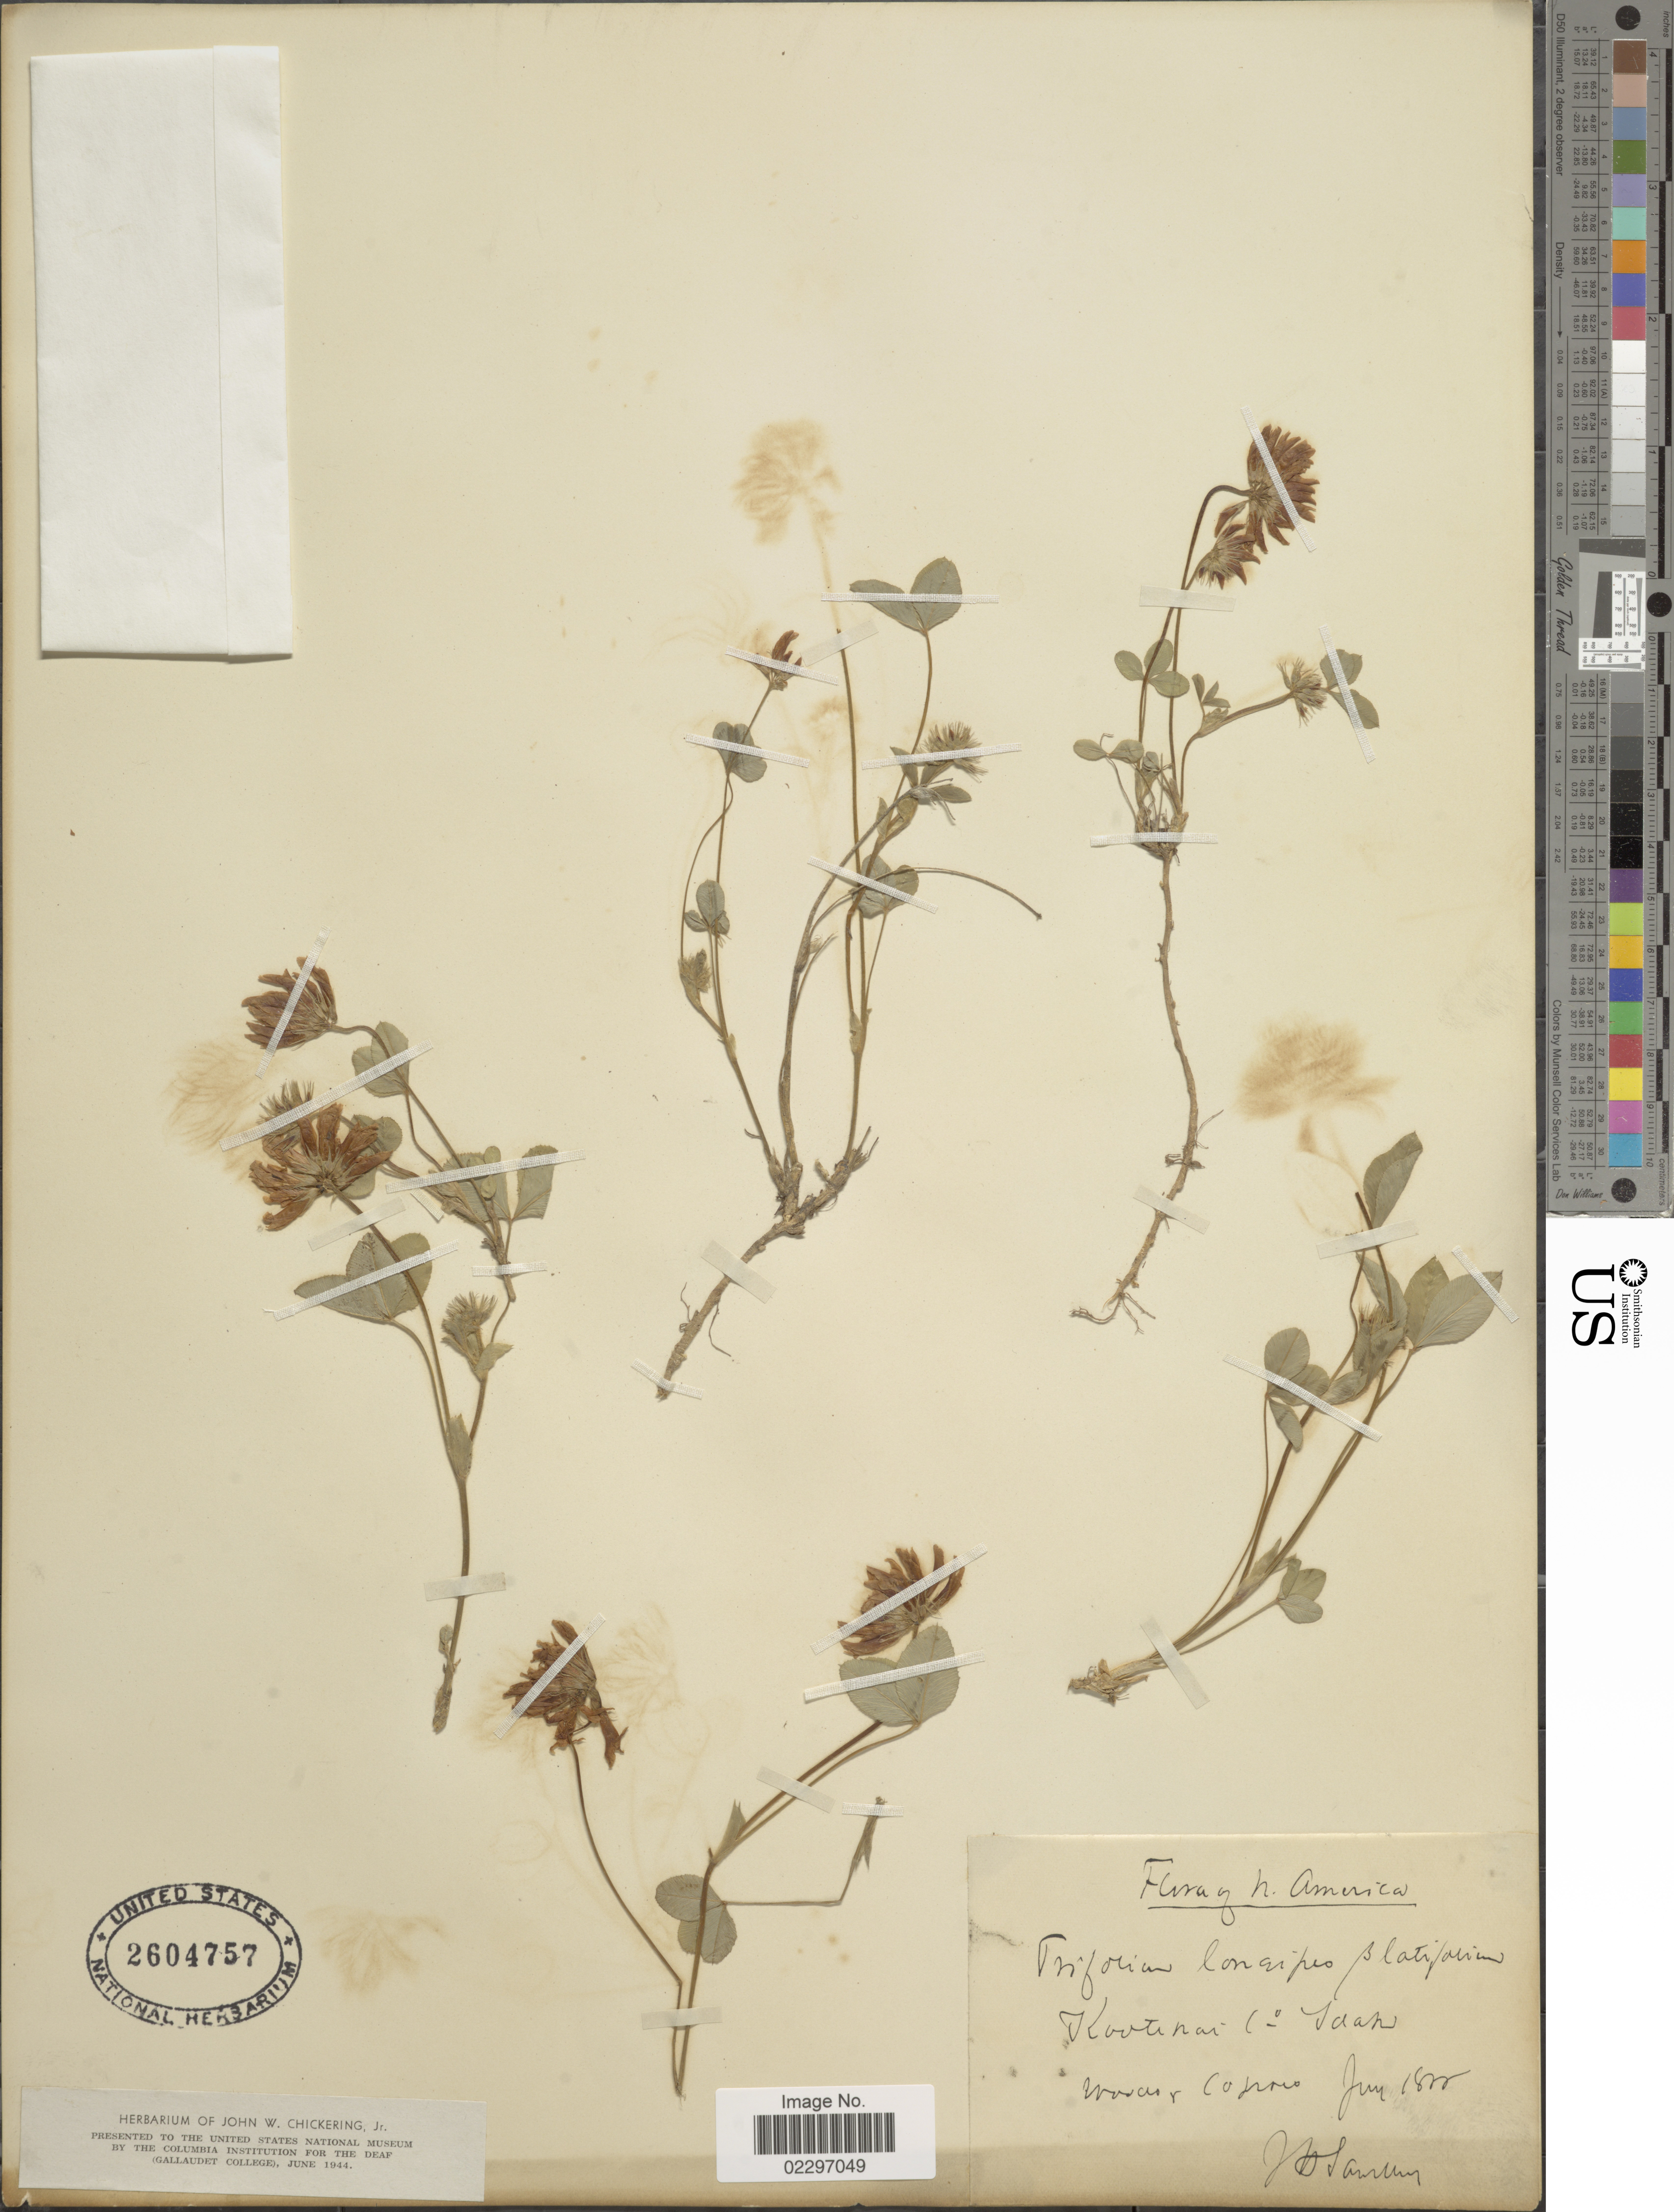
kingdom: Plantae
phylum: Tracheophyta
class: Magnoliopsida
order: Fabales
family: Fabaceae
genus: Trifolium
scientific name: Trifolium longipes subsp. longipes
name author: Nutt.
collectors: J. H. Sandberg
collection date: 1888-06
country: United States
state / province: Idaho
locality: Kootenai Co.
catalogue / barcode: US 2604757